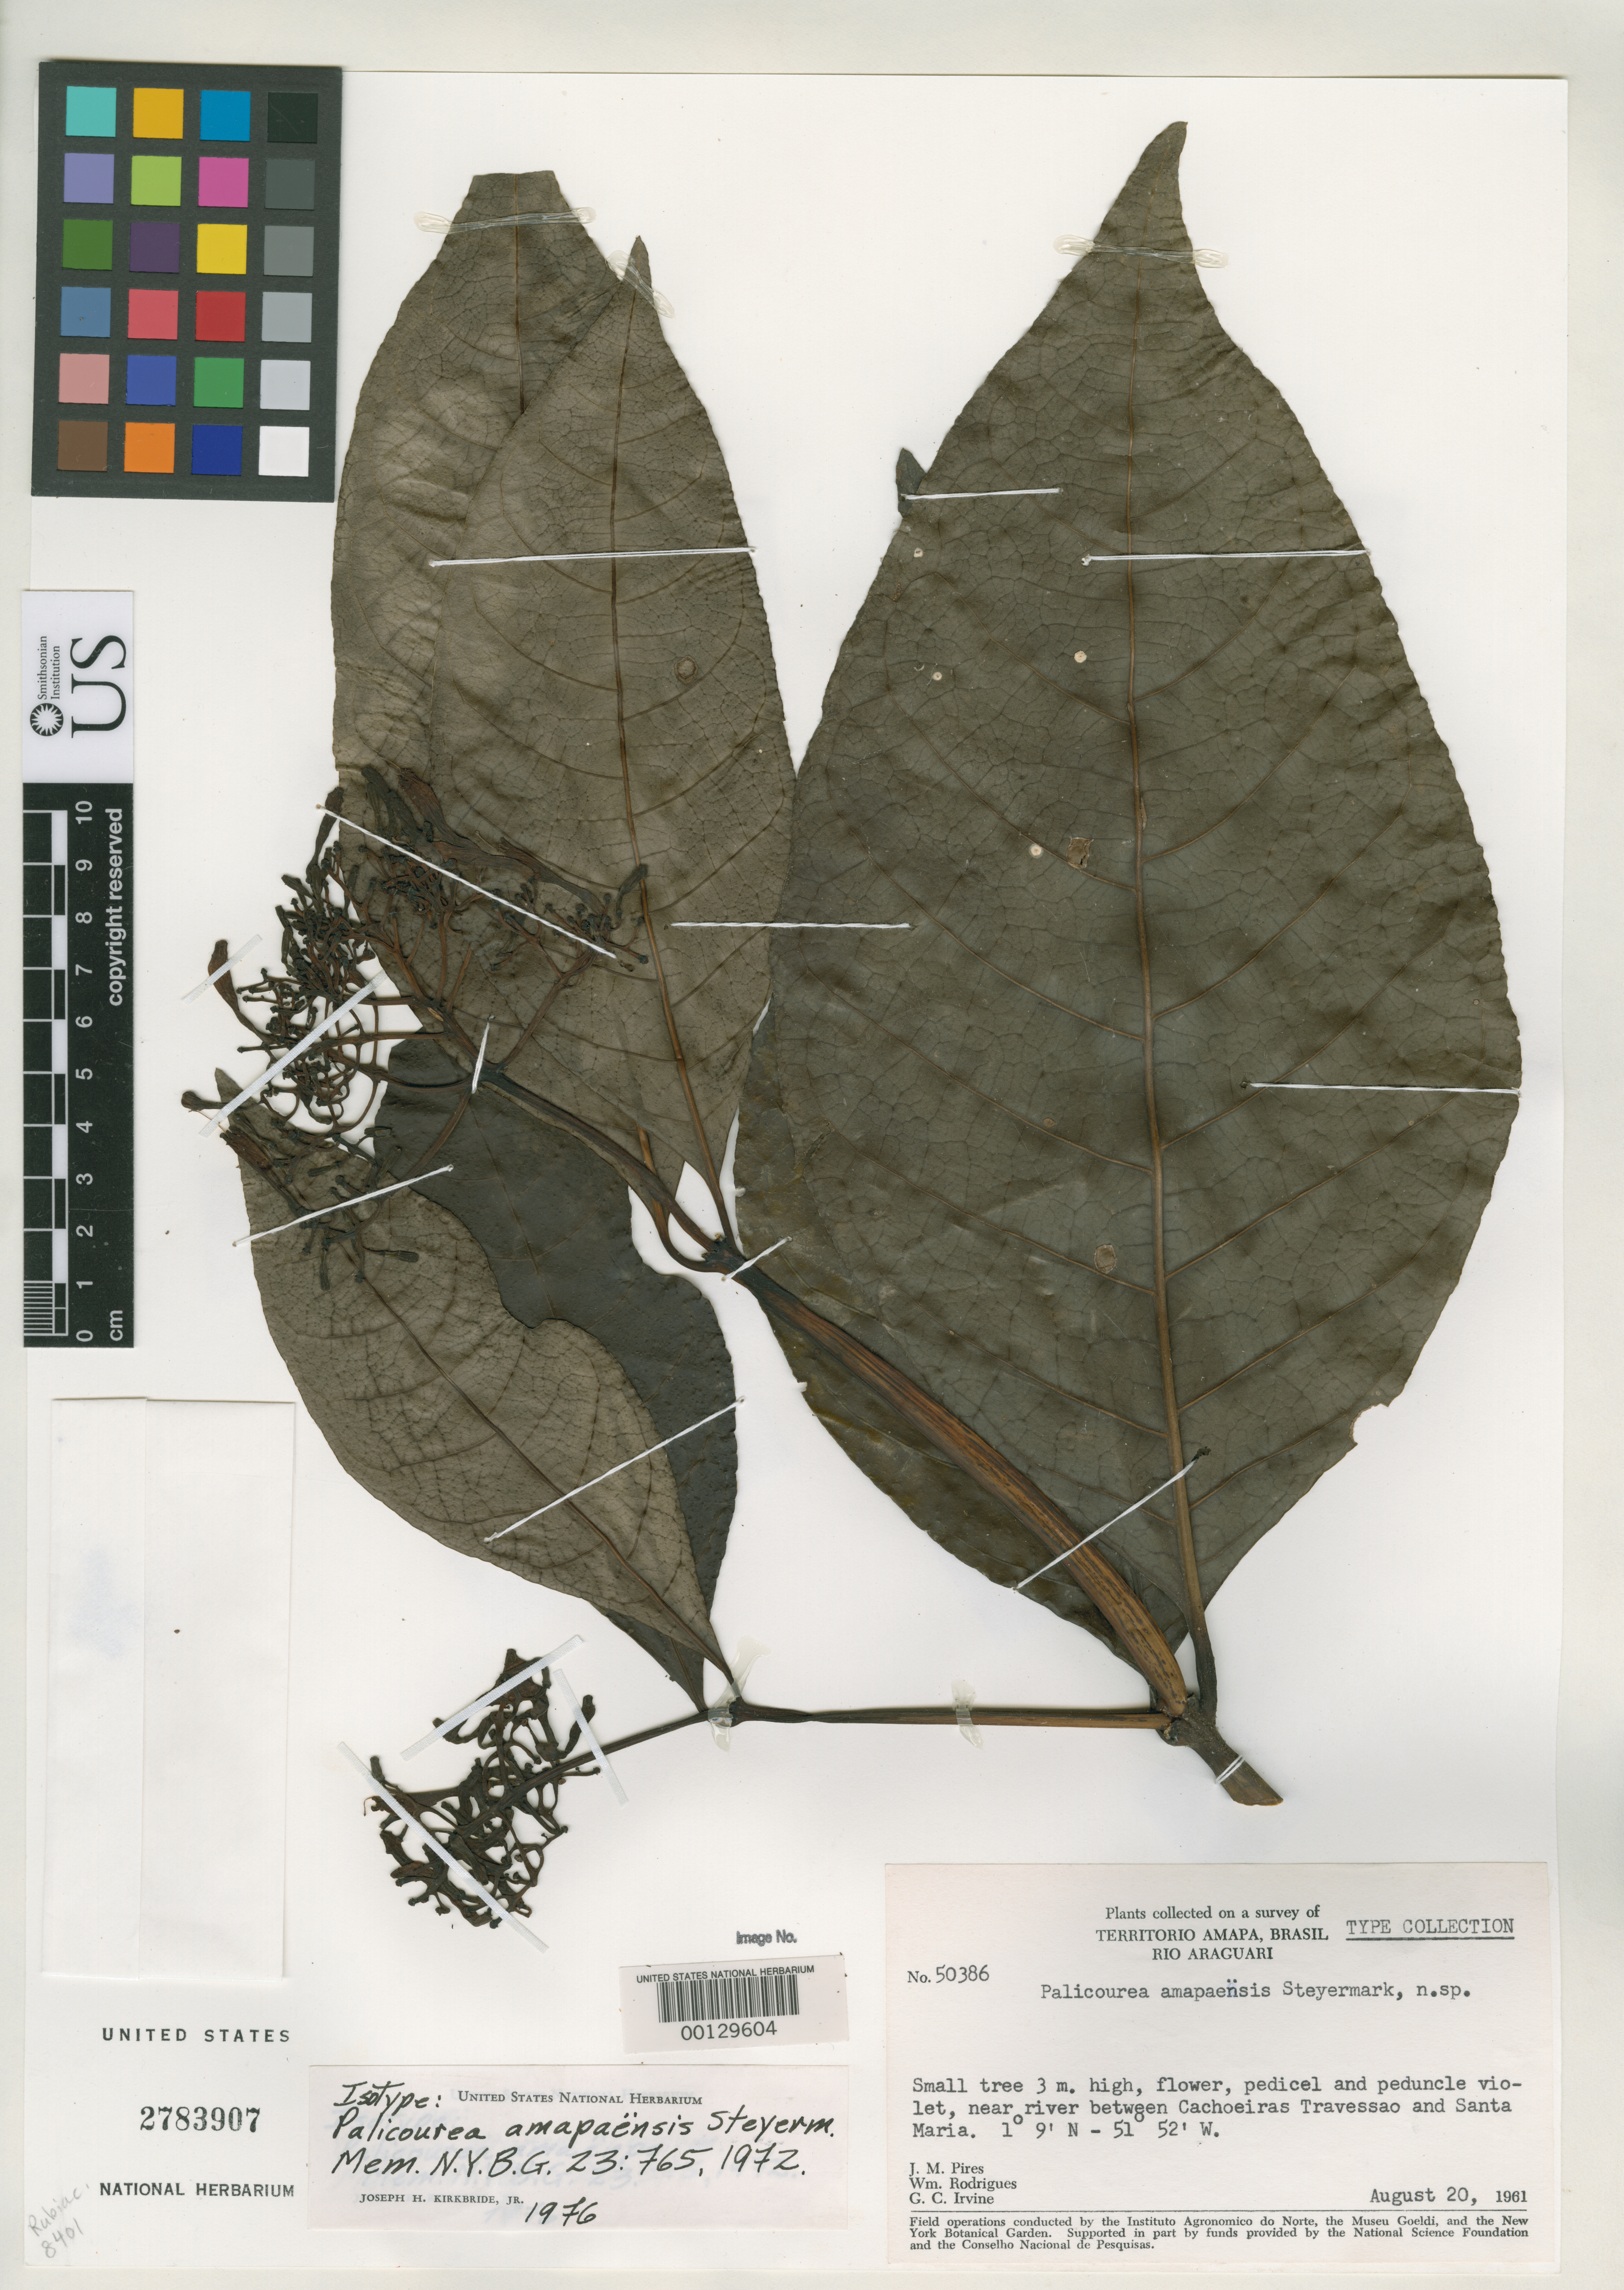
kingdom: Plantae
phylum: Tracheophyta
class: Magnoliopsida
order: Gentianales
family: Rubiaceae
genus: Palicourea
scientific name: Palicourea amapaensis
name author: Steyerm.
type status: Isotype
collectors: J. M. Pires, W. A. Rodrigues & G. Irvine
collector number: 50386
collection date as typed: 20 Aug 1961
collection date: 1961-08-20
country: Brazil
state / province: Amapá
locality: Rio Araguari, near river between cachoeiras Travesso and Santa Maria.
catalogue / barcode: US 2783907